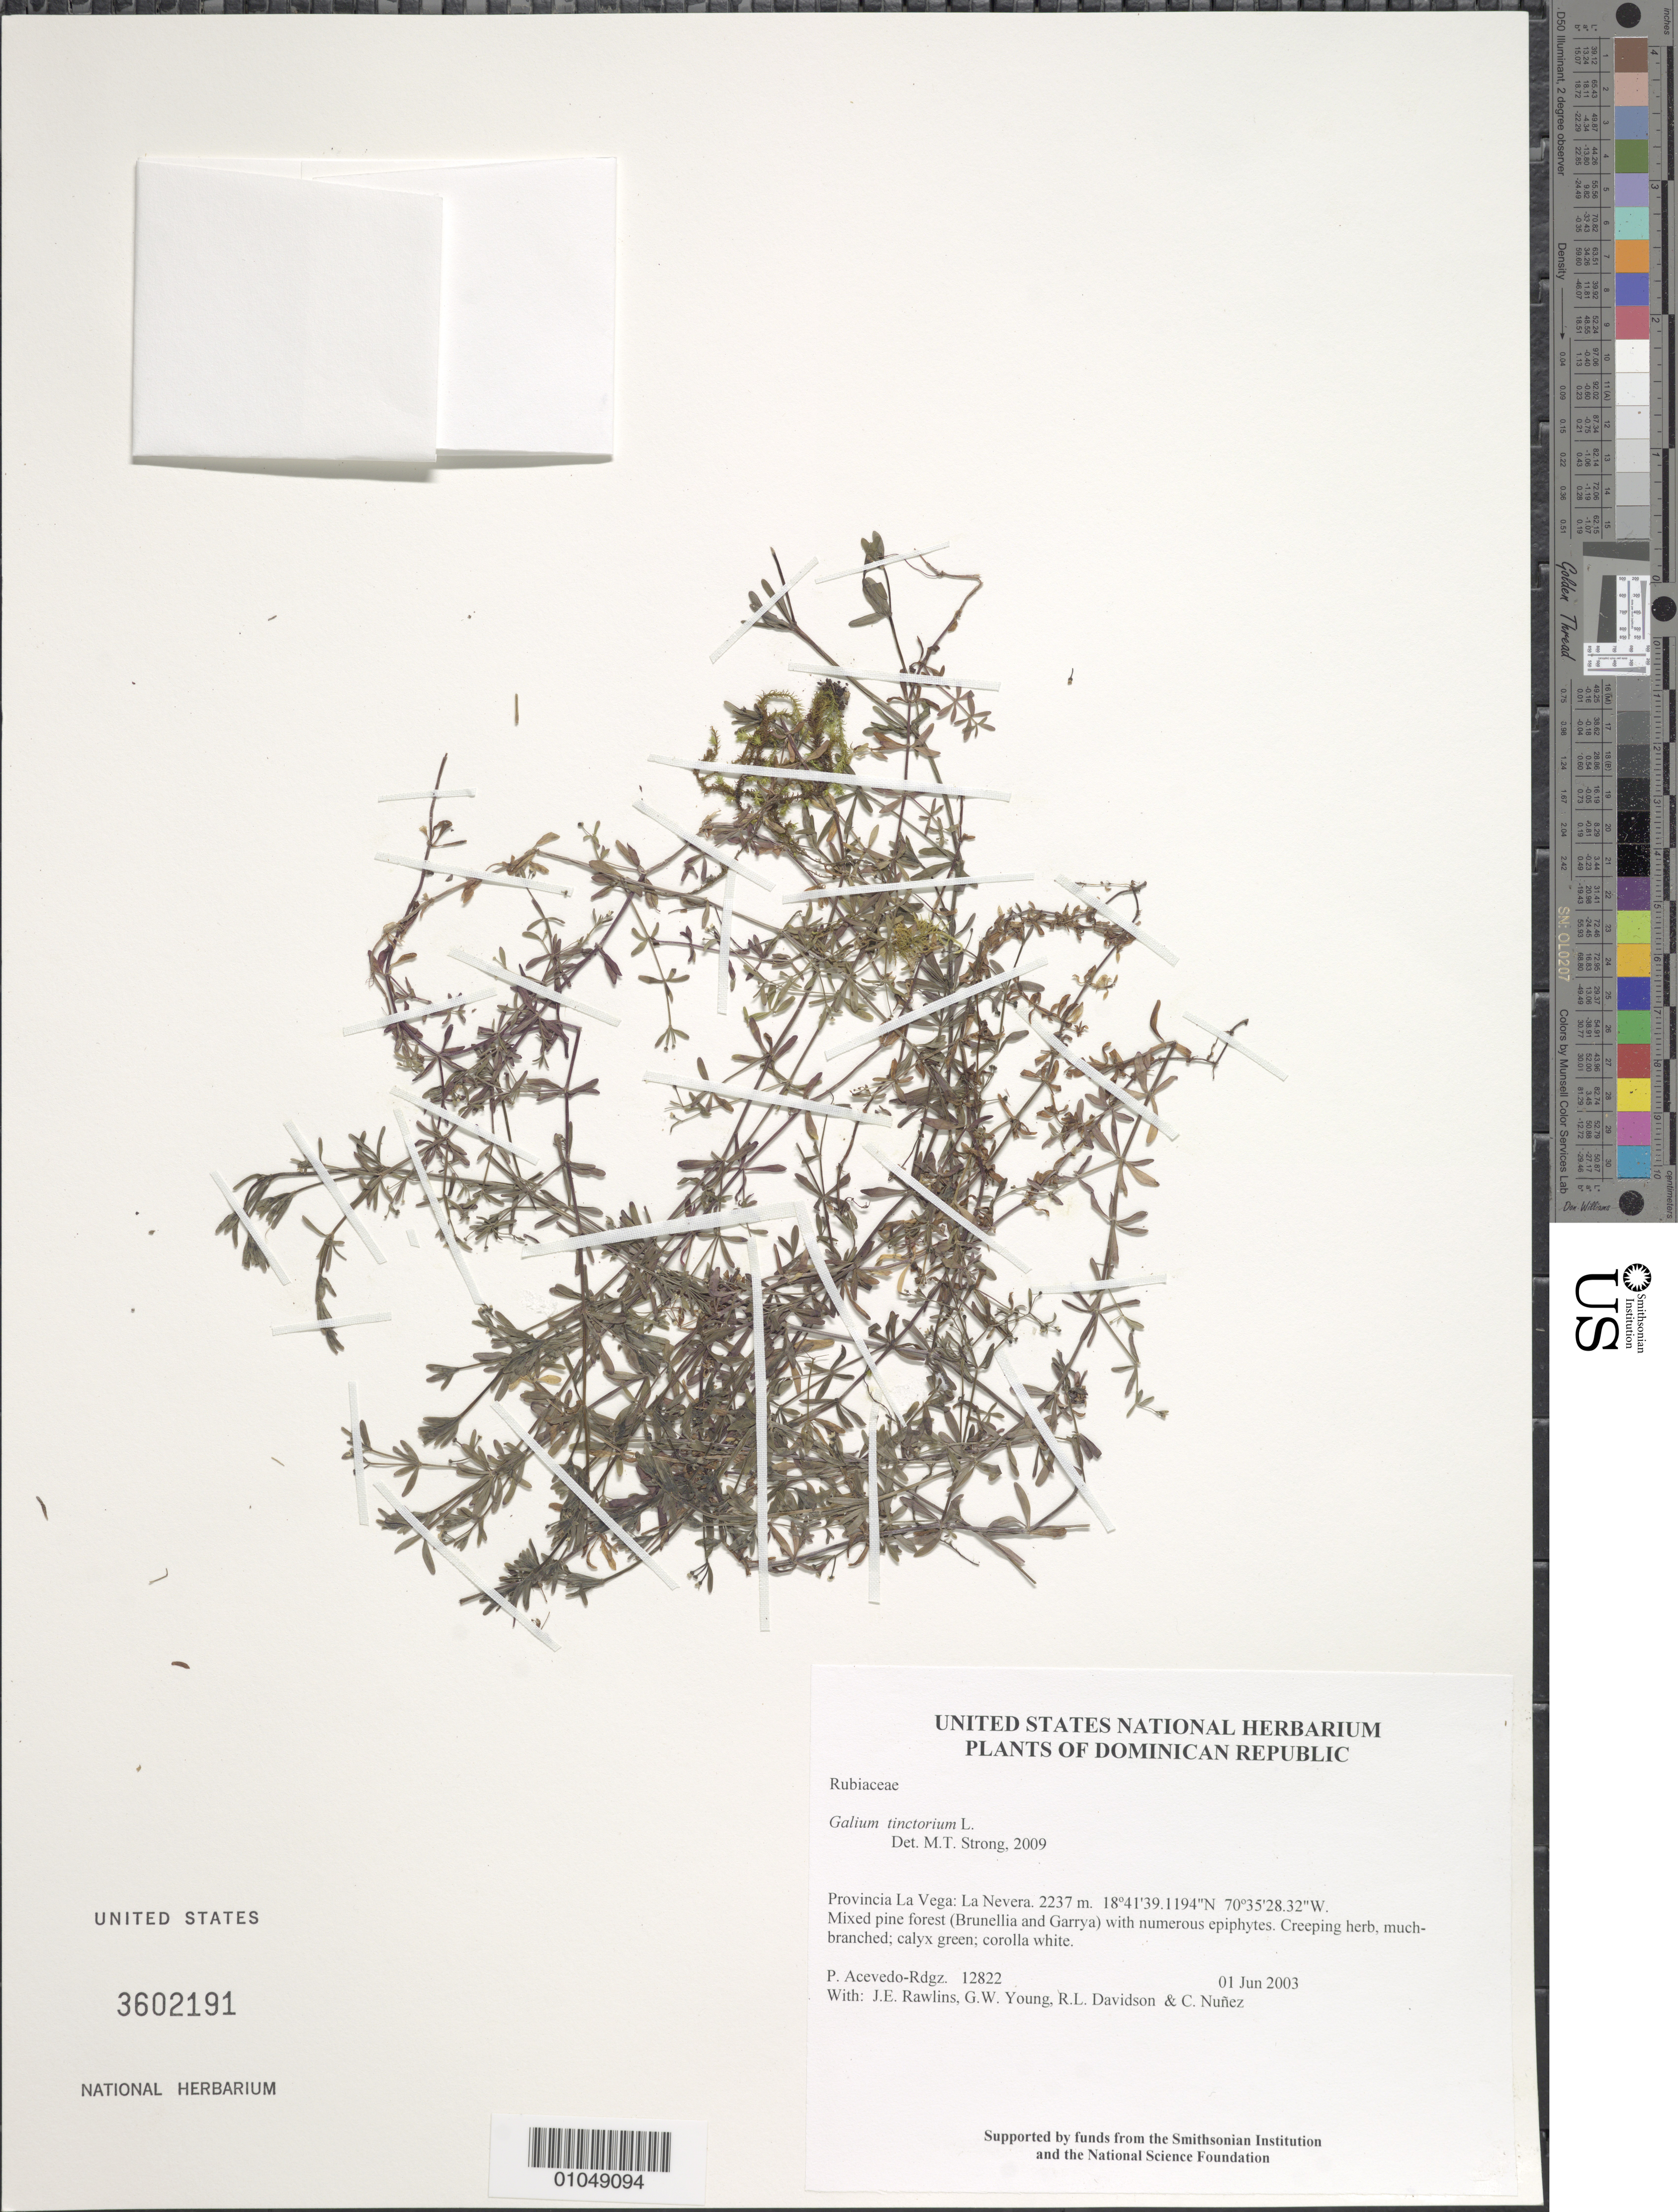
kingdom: Plantae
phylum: Tracheophyta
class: Magnoliopsida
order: Gentianales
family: Rubiaceae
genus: Galium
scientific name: Galium tinctorium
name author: (L.) Scop.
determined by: Strong, M. T., (US), Smithsonian Institution - National Museum of Natural History (UNITED STATES)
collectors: P. Acevedo-Rodr., J. Rawlins, G. Young, R. Davidson & C. Nunez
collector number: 12822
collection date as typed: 01 Jun 2003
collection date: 2003-06-01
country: Dominican Republic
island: Hispaniola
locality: Provincia La Vega: La Nevera.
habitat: Mixed pine forest (Brunellia and Garrya) with numerous epiphytes.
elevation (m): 2237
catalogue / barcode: US 3602191